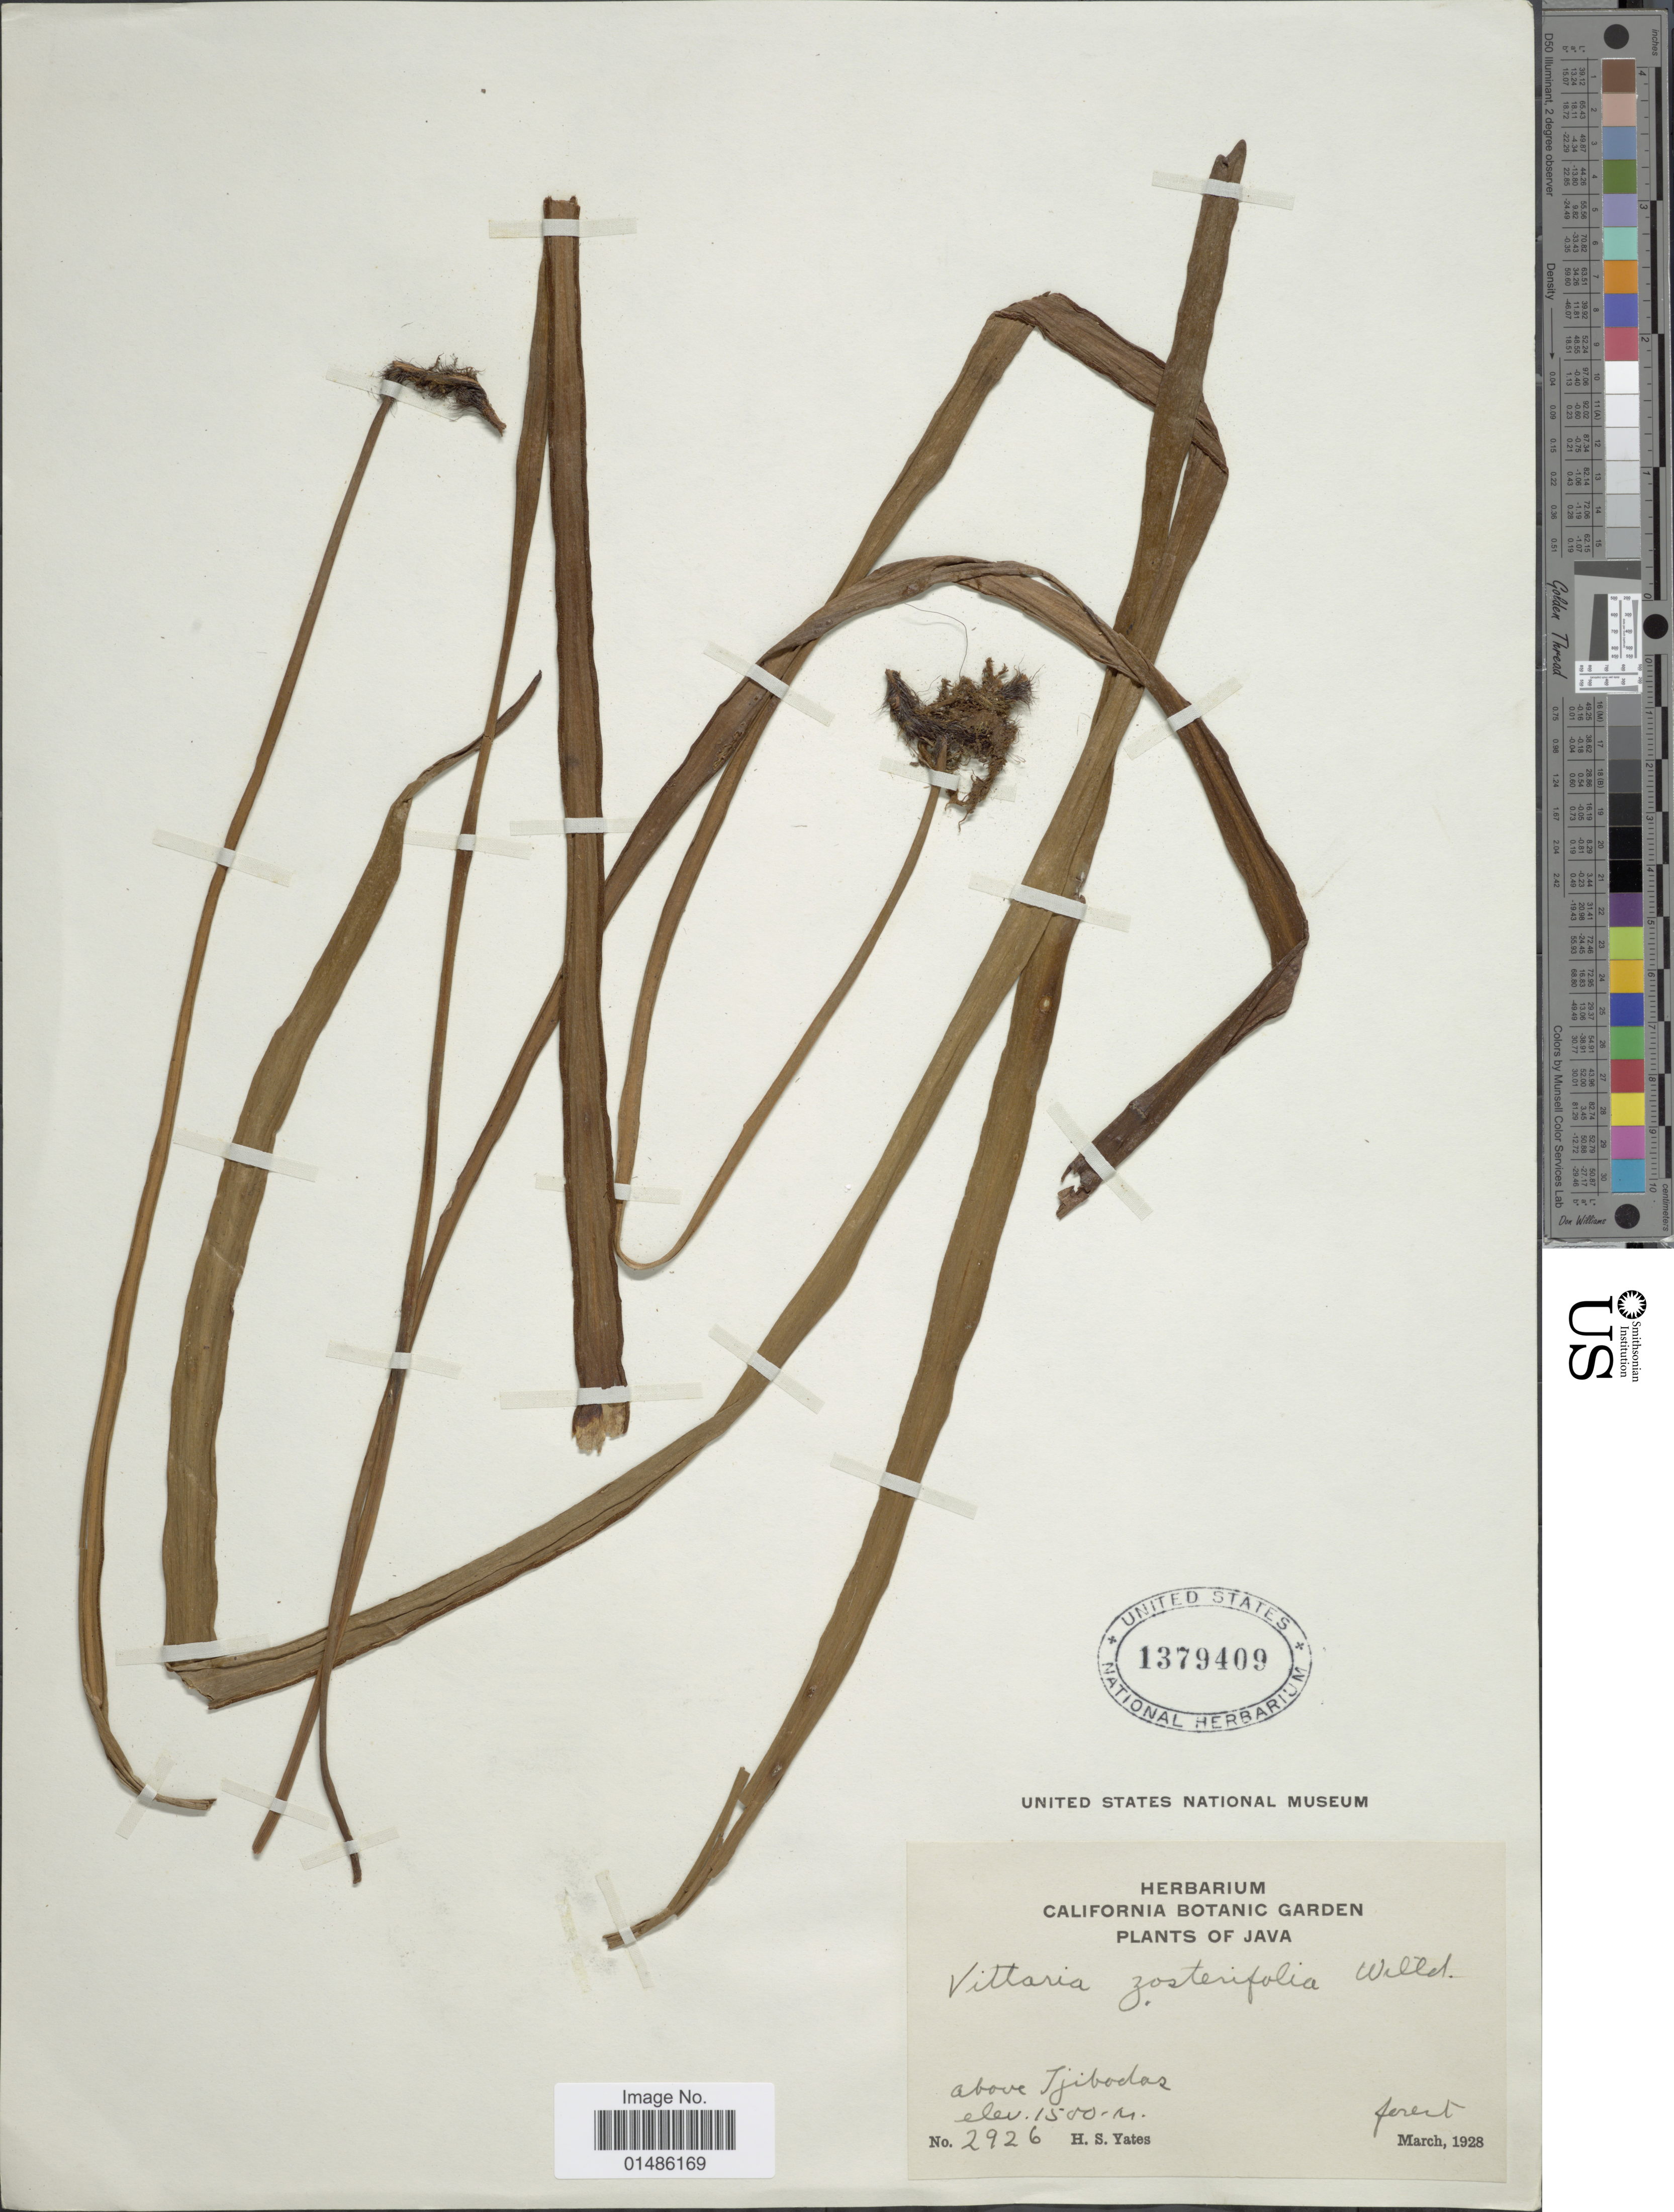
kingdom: Plantae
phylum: Tracheophyta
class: Polypodiopsida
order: Polypodiales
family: Pteridaceae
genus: Haplopteris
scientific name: Haplopteris zosterifolia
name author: (Willd.) E.H. Crane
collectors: H. S. Yates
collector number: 2926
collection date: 1928-03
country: Indonesia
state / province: Java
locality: Above Tjibodas.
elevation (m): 1500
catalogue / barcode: US 1379409